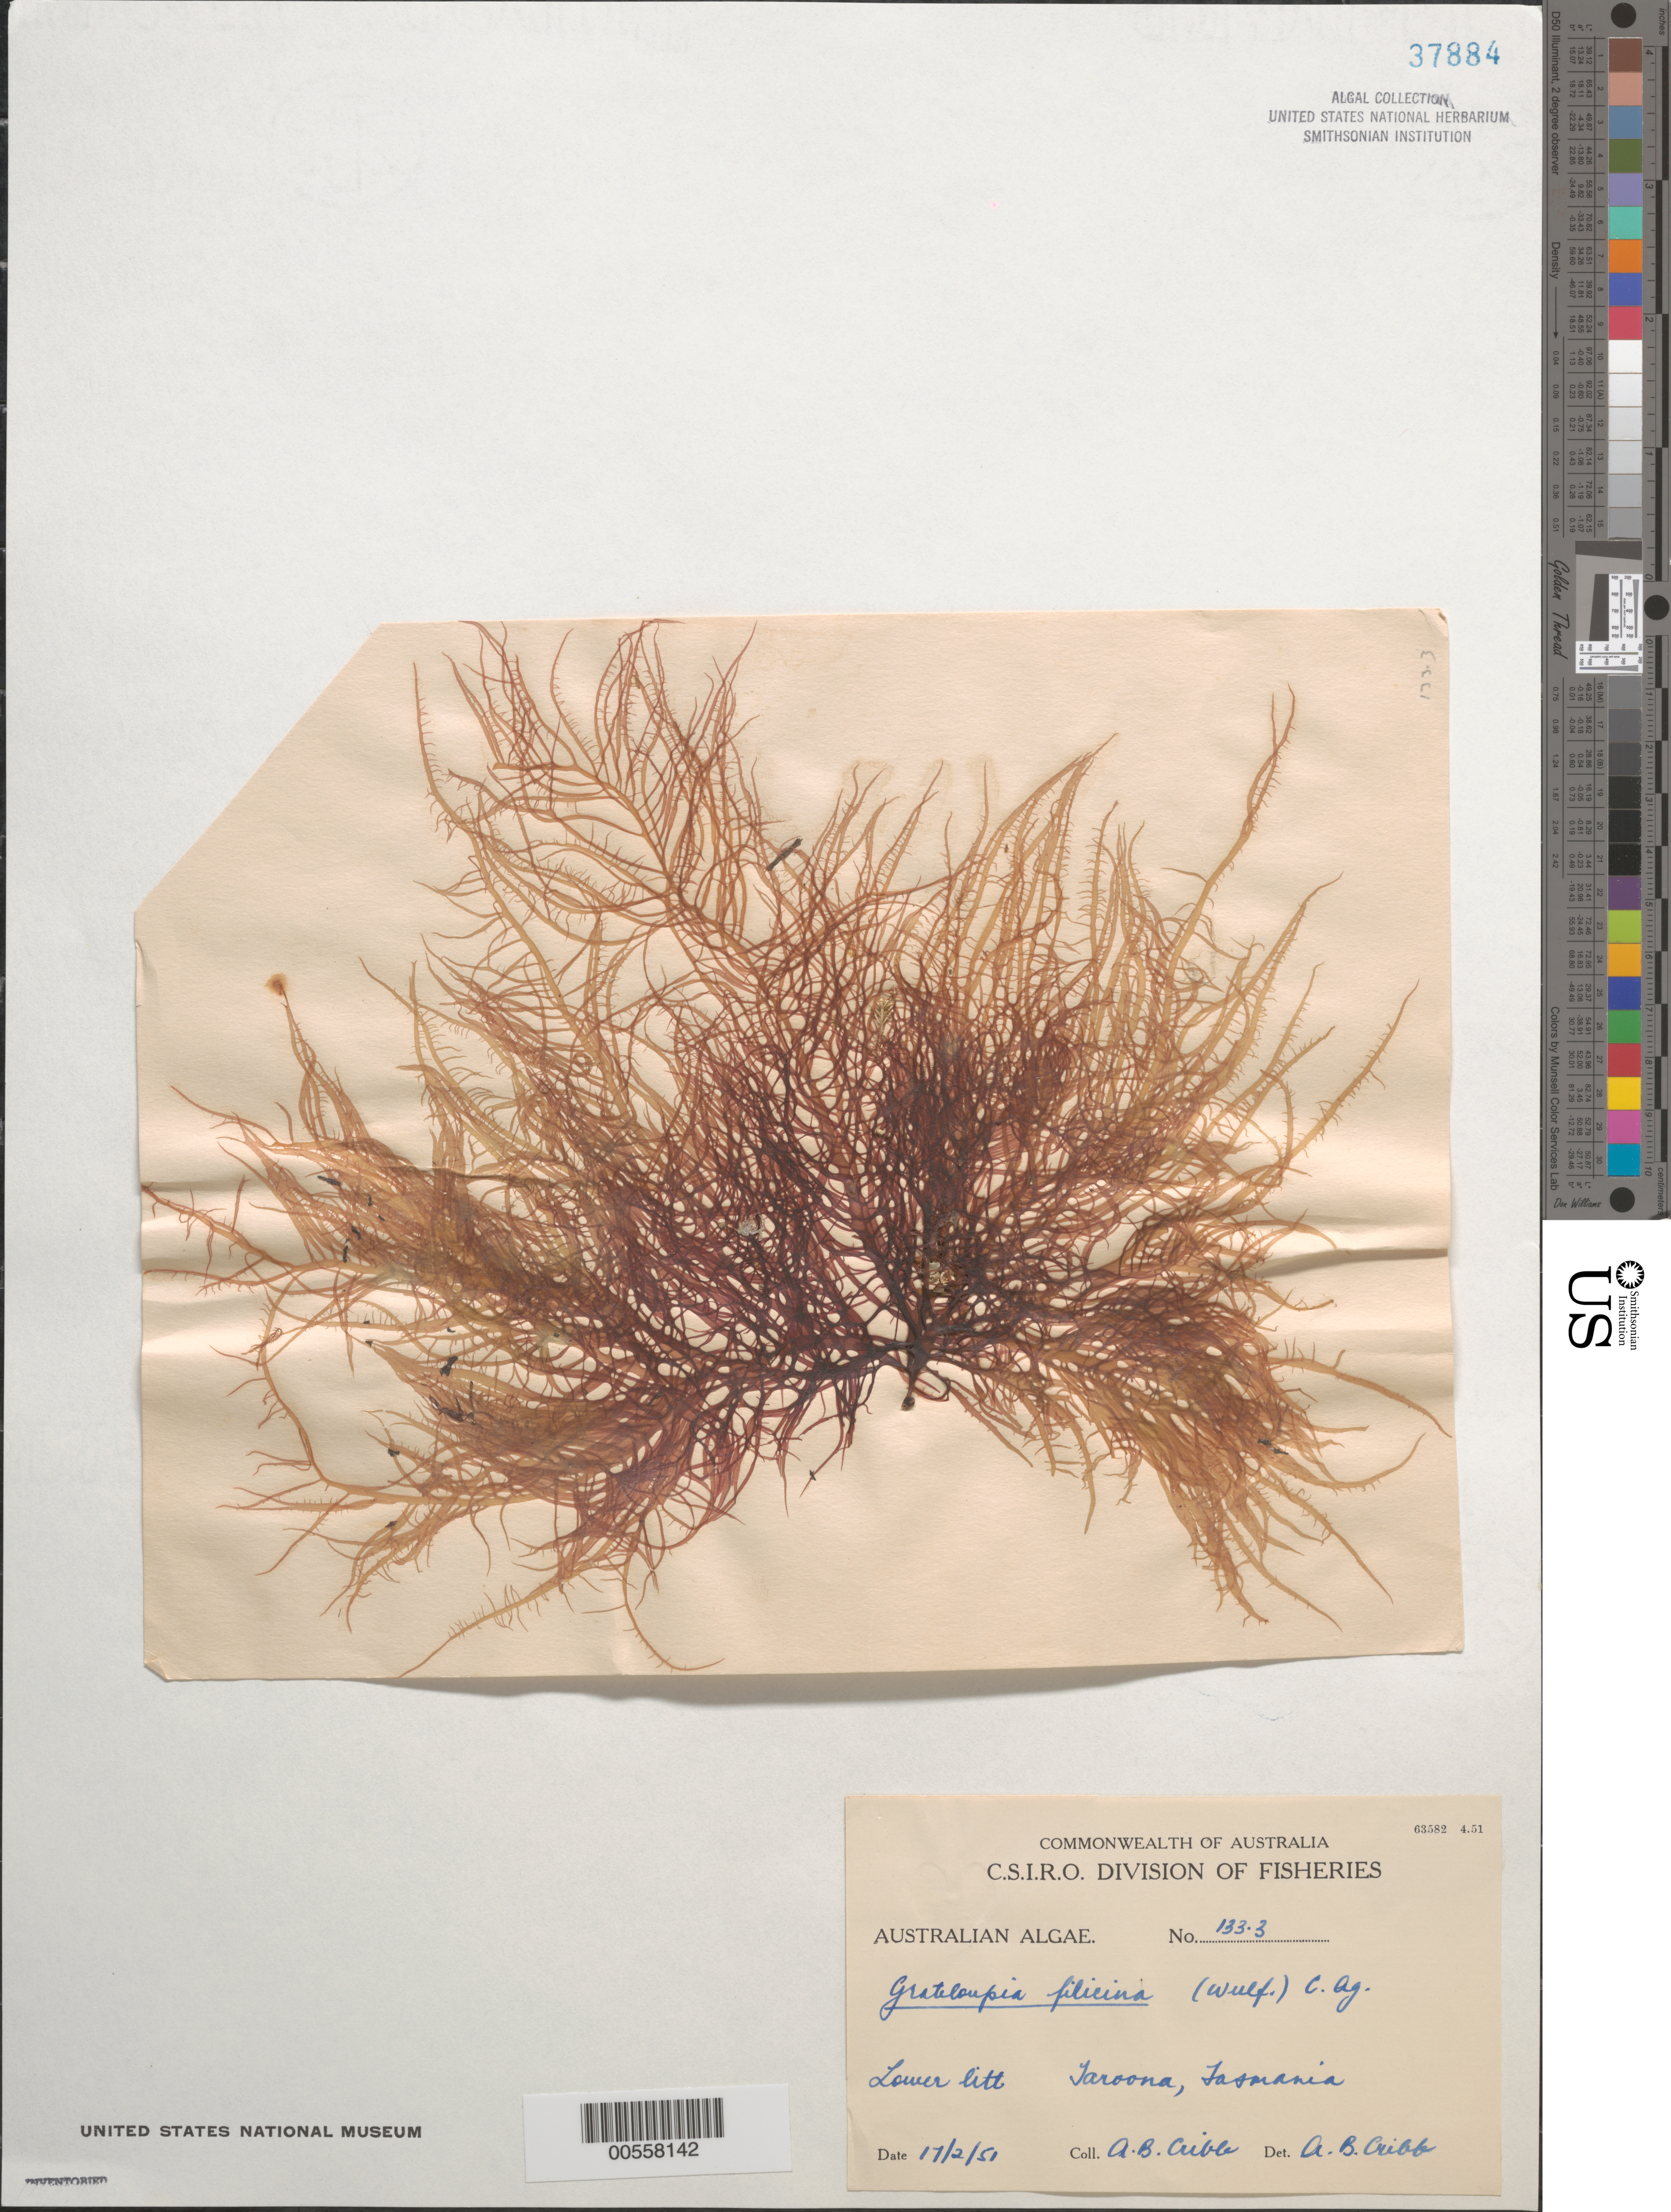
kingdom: Plantae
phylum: Rhodophyta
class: Florideophyceae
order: Halymeniales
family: Halymeniaceae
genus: Grateloupia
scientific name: Grateloupia filicina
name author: (J.V.Lamouroux) C. Agardh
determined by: Cribb, A. B.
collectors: A. Cribb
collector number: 133.3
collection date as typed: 17 Feb 1951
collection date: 1951-02-17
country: Australia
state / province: Tasmania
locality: Taroona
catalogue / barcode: US 37884